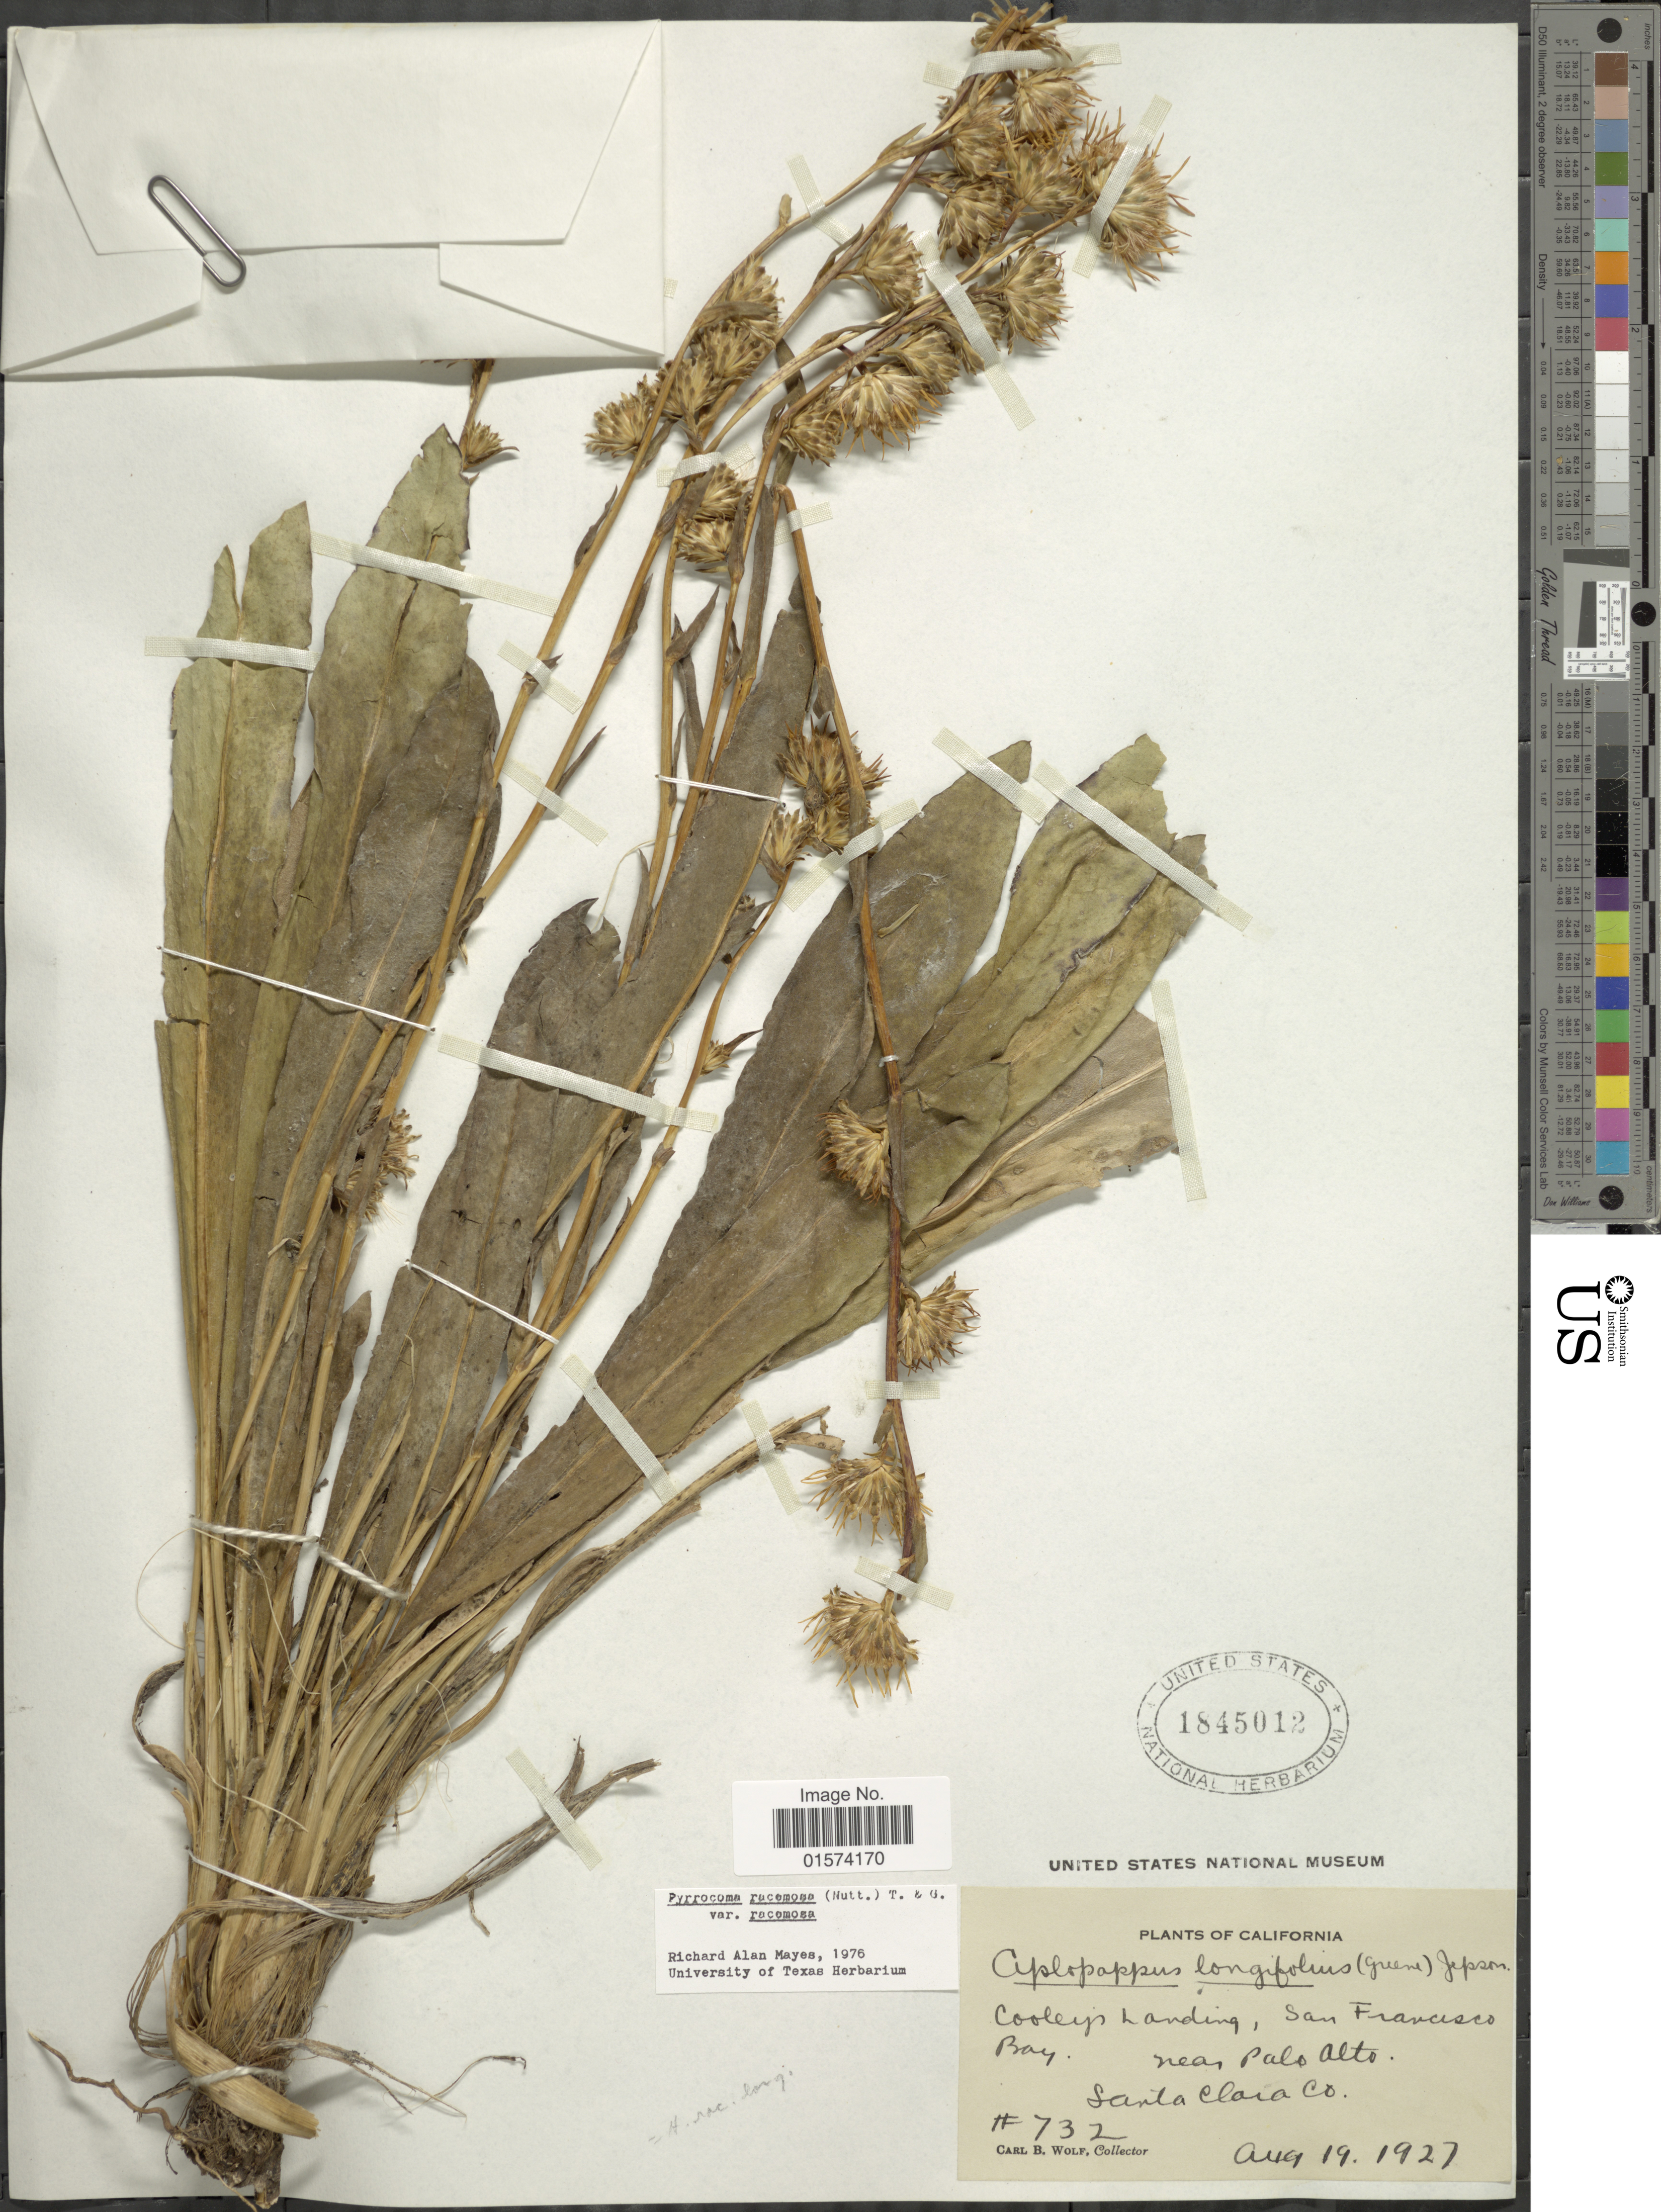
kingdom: Plantae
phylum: Tracheophyta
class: Magnoliopsida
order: Asterales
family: Asteraceae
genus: Pyrrocoma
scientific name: Pyrrocoma racemosa var. racemosa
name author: (Nutt.) Torr. & A. Gray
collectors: C. B. Wolf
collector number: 732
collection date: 1927-08-19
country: United States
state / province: California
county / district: San Francisco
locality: Coolleys Landing, San Francisco BBay, near Palo Alto, Santa Clara co.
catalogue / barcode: US 1845012